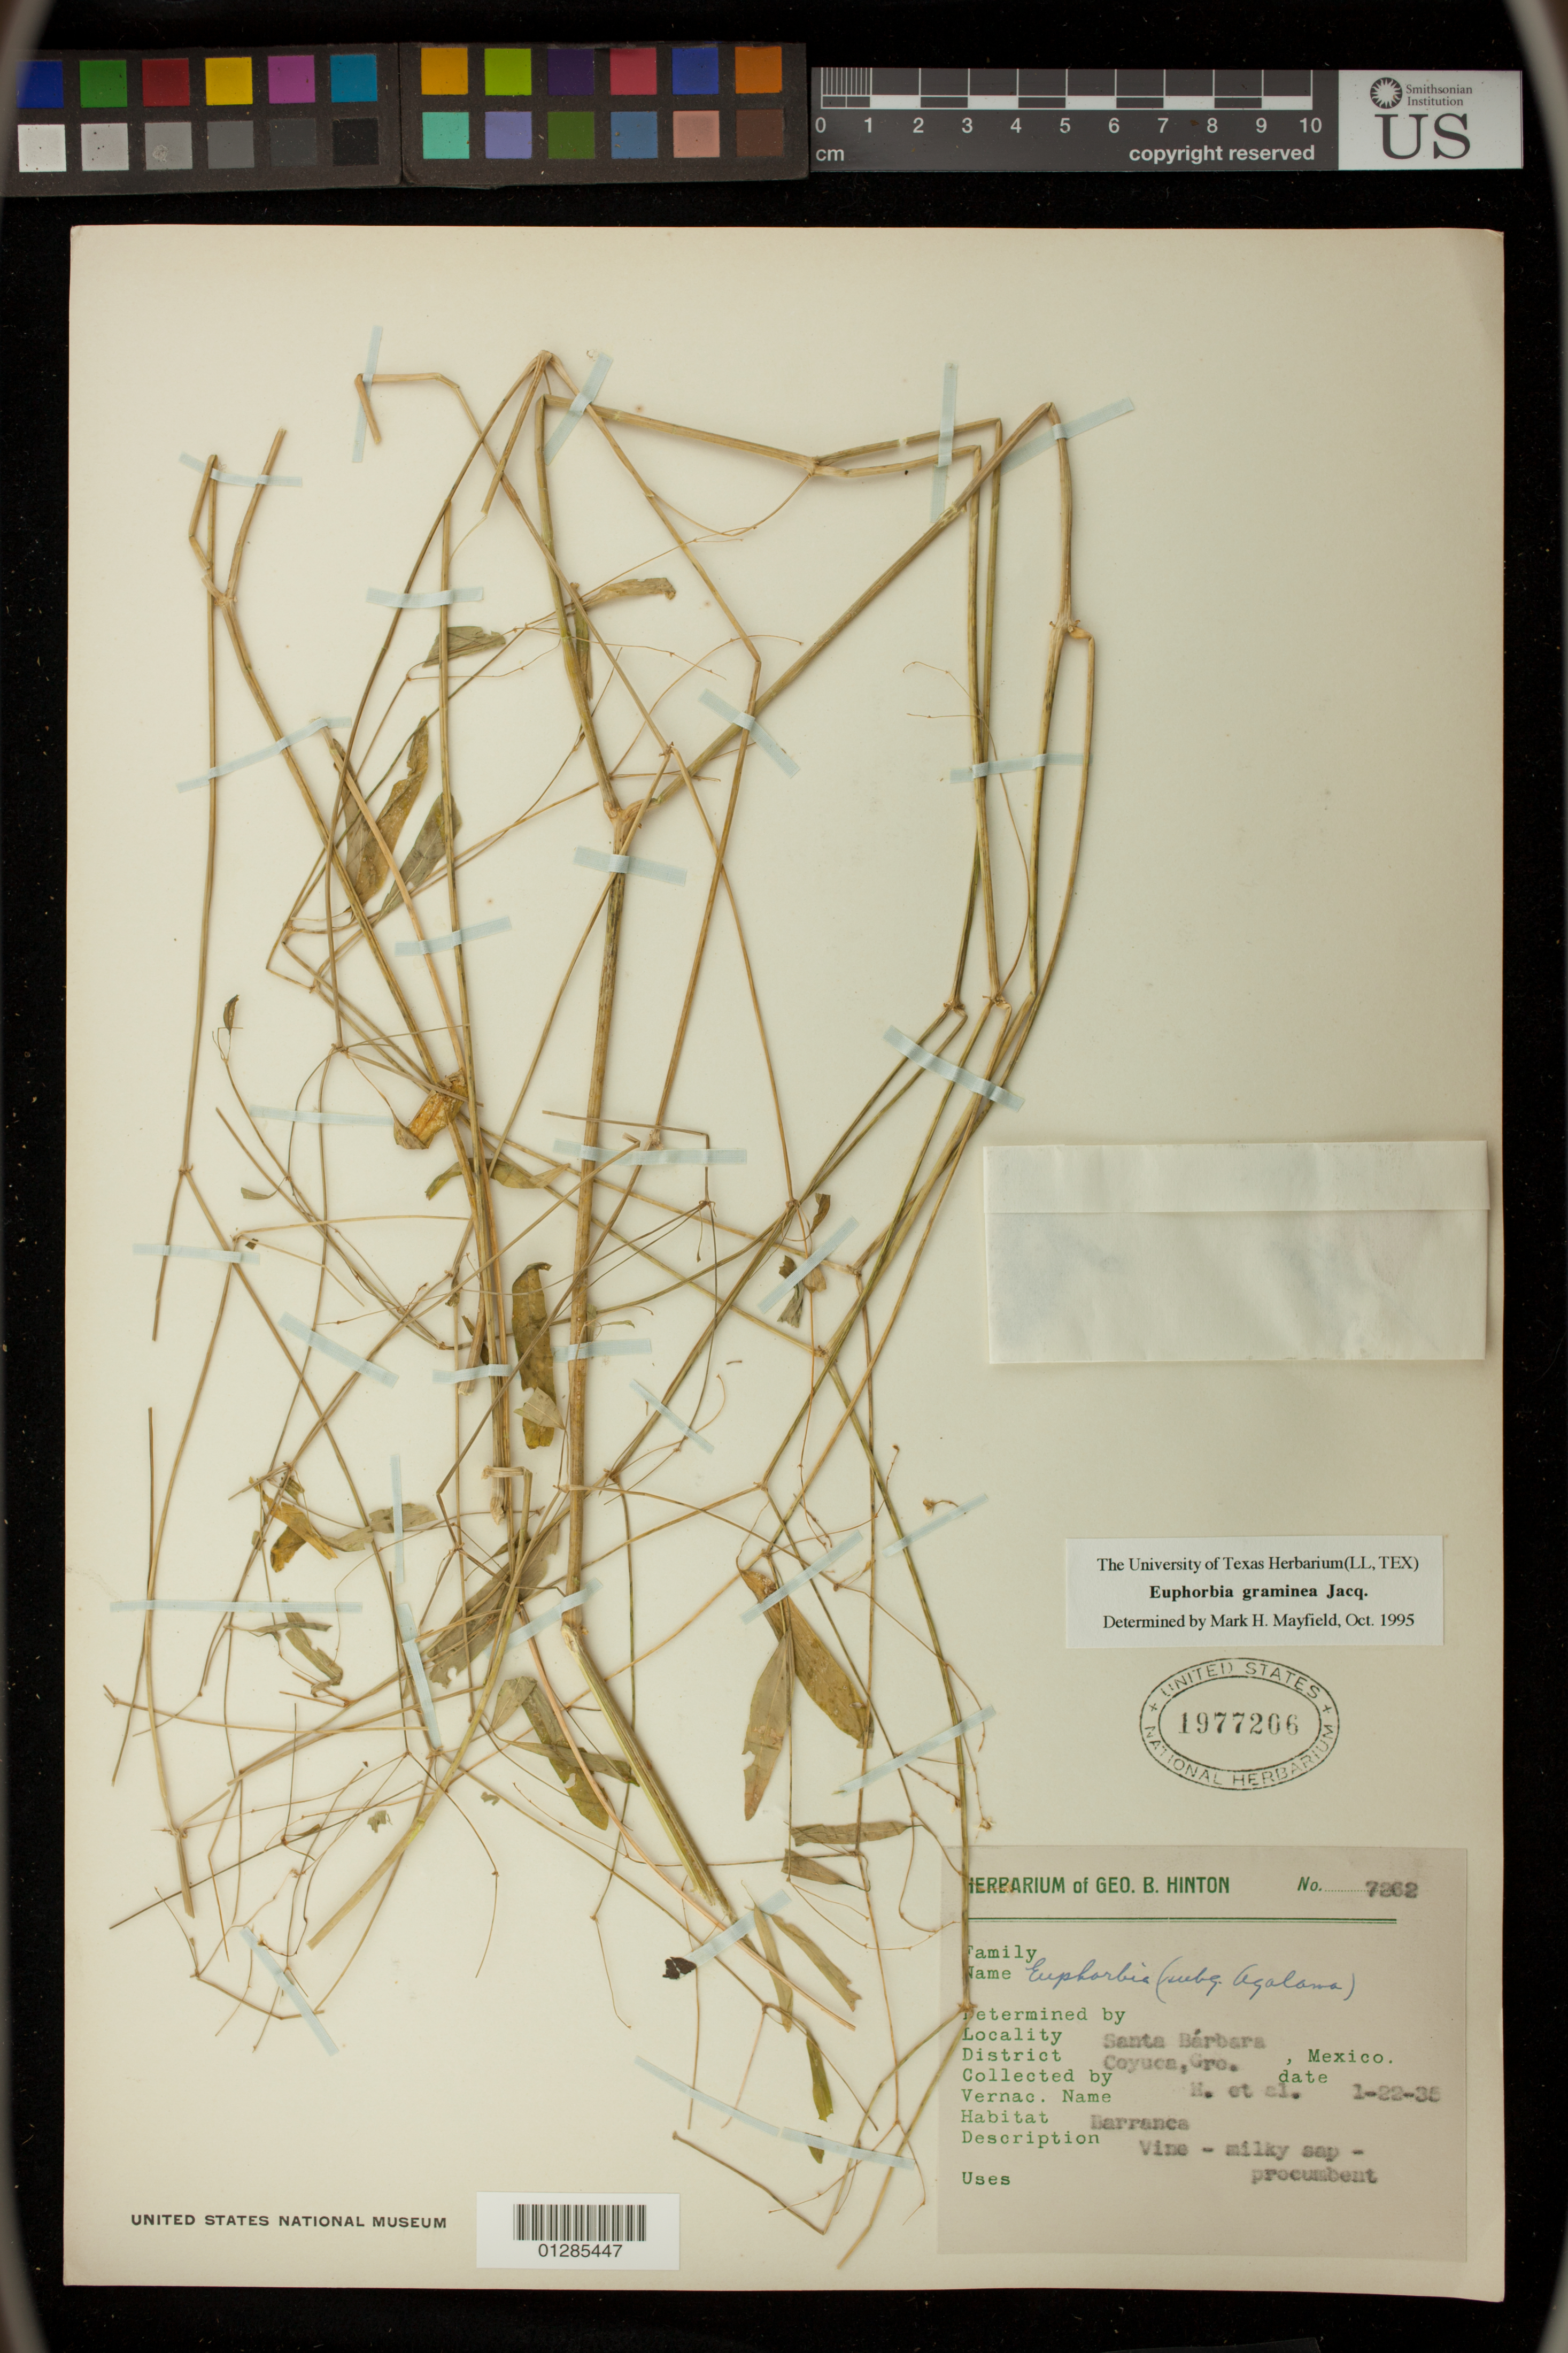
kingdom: Plantae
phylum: Tracheophyta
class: Magnoliopsida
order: Malpighiales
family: Euphorbiaceae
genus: Euphorbia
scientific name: Euphorbia graminea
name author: Jacq.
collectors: G. B. Hinton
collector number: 7262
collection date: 1935-01-22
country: Mexico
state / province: Guerrero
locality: Santa Barbara, Coyuca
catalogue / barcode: US 1977206